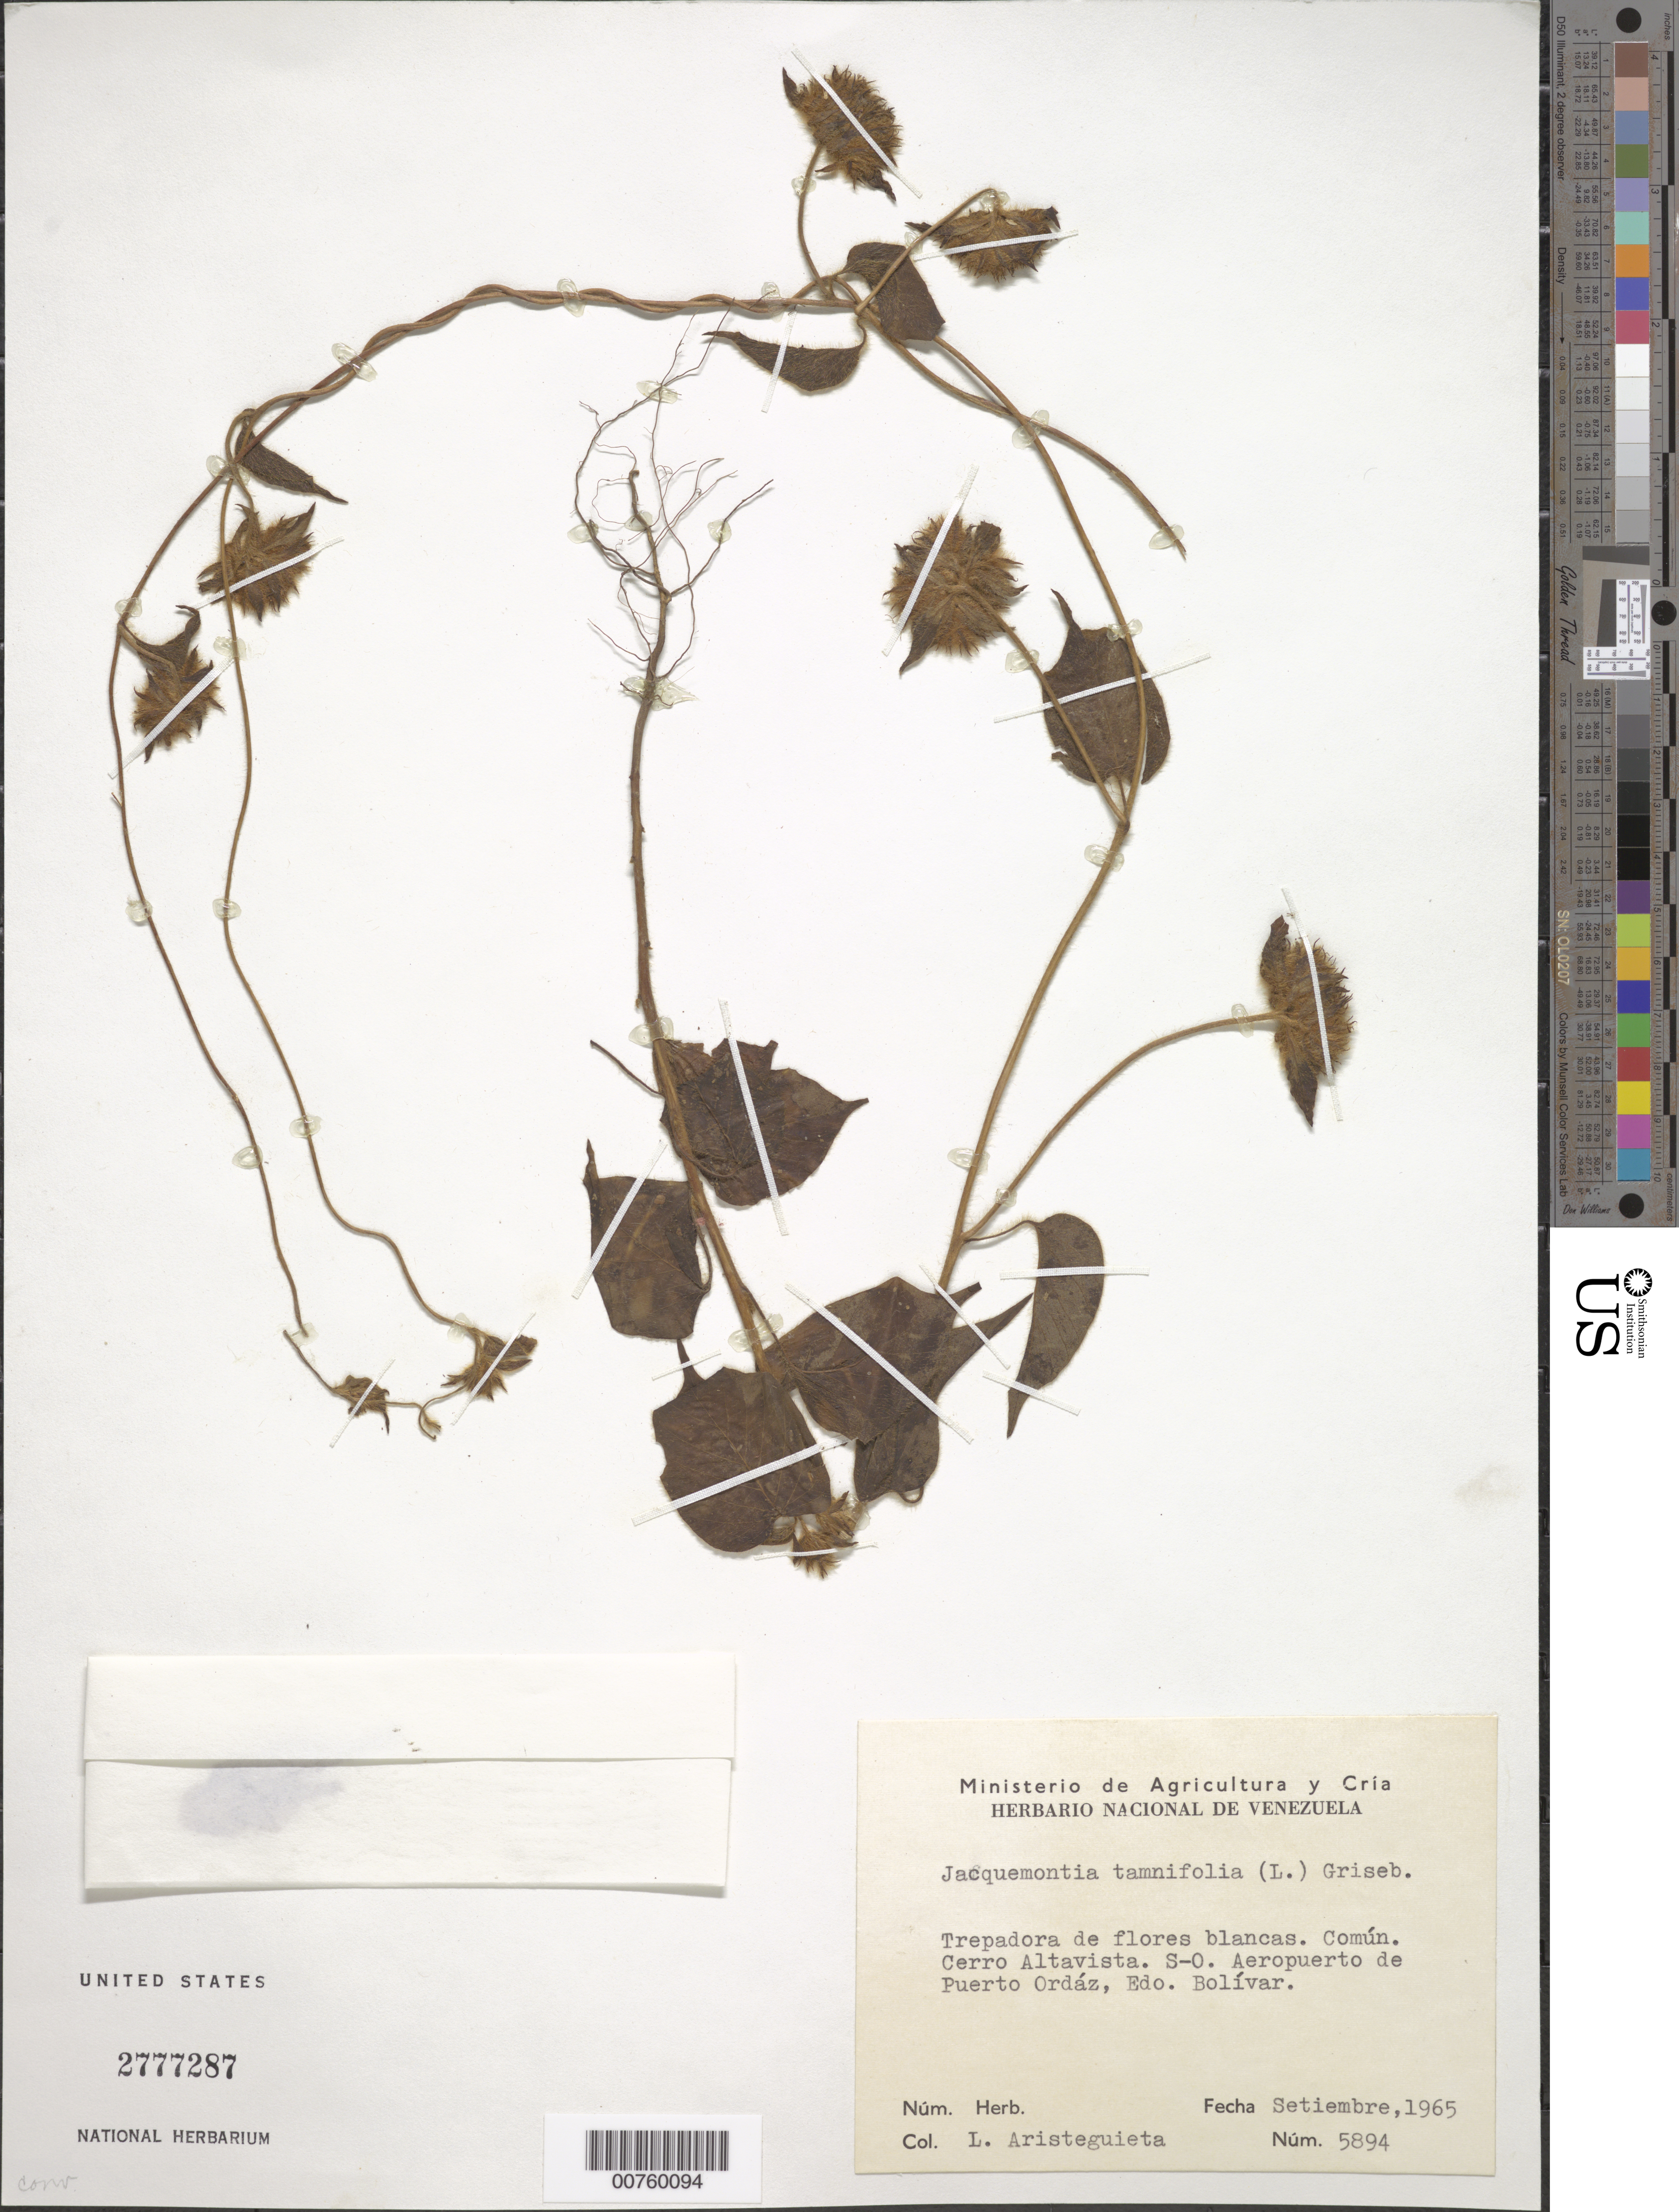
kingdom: Plantae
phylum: Tracheophyta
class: Magnoliopsida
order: Solanales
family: Convolvulaceae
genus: Jacquemontia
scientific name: Jacquemontia tamnifolia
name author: (L.) Griseb.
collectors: L. Aristeguieta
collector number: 5894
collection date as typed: Sep-65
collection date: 1965-09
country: Venezuela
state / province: Bolívar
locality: Cerro Altavista, aeropuerto de Puerto Ordáz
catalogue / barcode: US 2777287